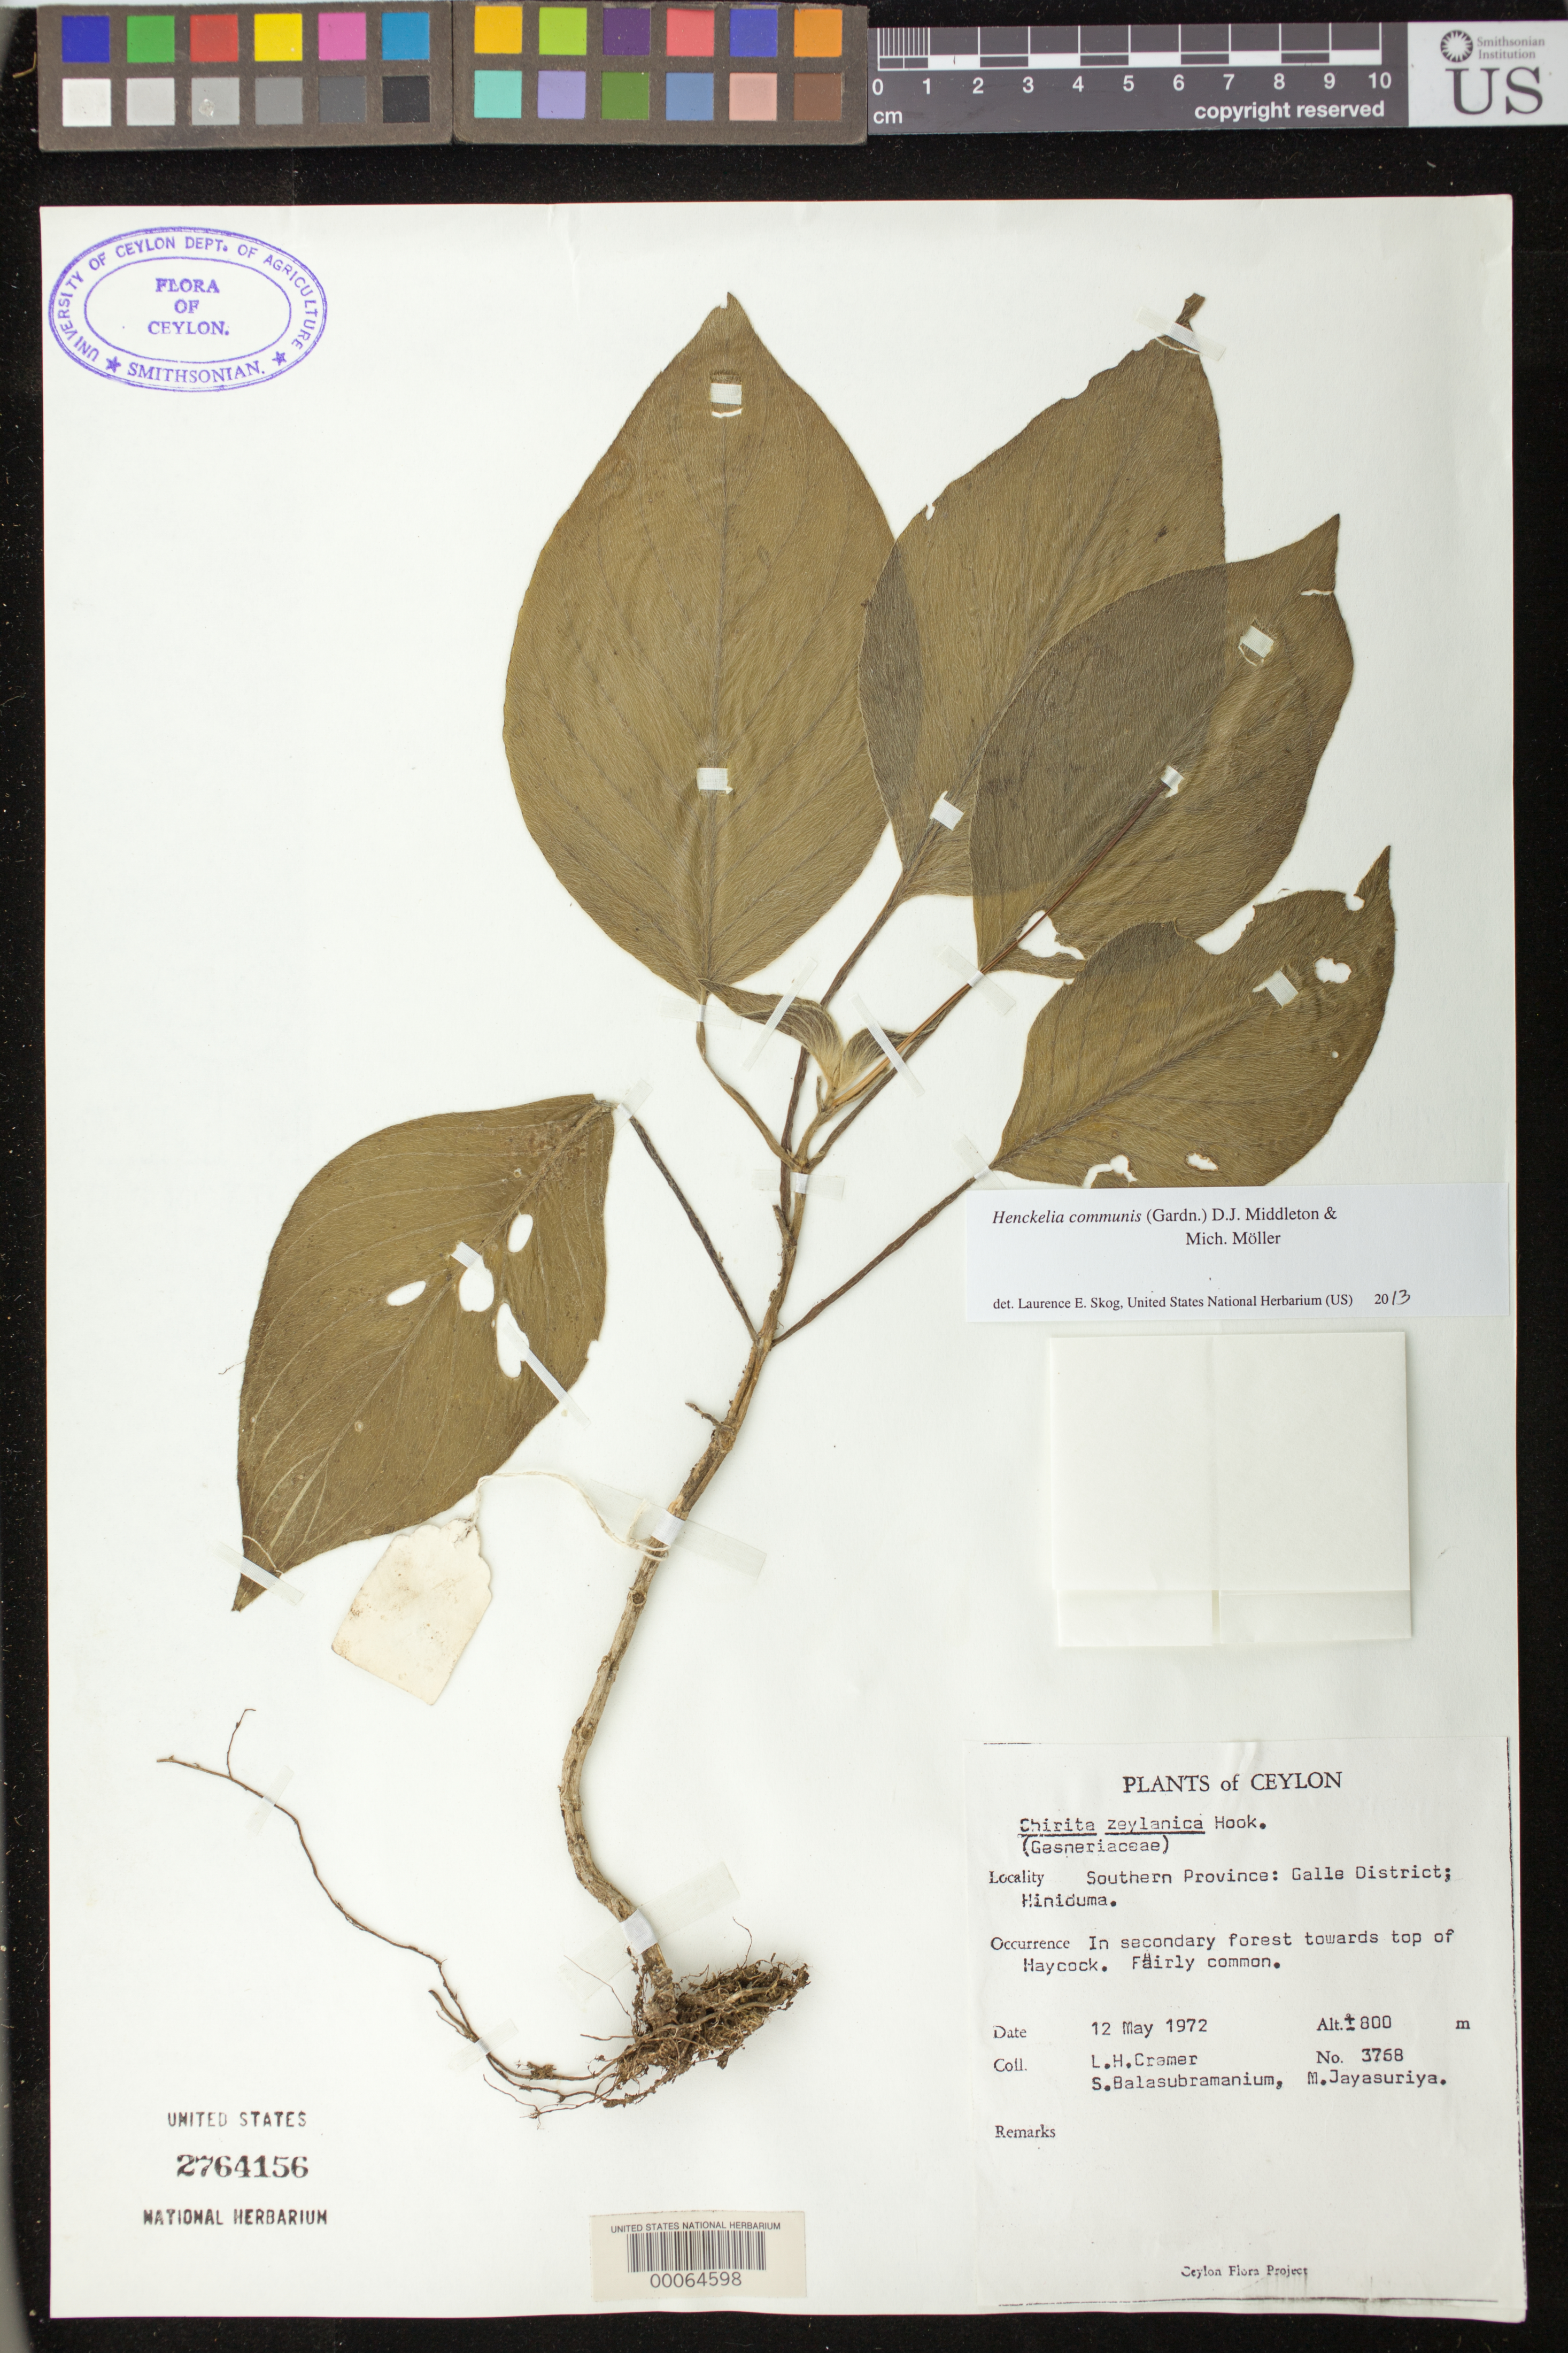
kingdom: Plantae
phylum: Tracheophyta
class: Magnoliopsida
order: Lamiales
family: Gesneriaceae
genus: Henckelia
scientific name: Henckelia communis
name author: (Gardner) D.J. Middleton & Mich. Möller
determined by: Skog, Laurence E.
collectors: L. H. Cramer & S. Balasubramaniam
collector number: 3768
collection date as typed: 12 May 1972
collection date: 1972-05-12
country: Sri Lanka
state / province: Southern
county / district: Galle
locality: Southern prov., Hinidium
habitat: In secondary forest towards top of haycock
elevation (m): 800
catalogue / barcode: US 2764156